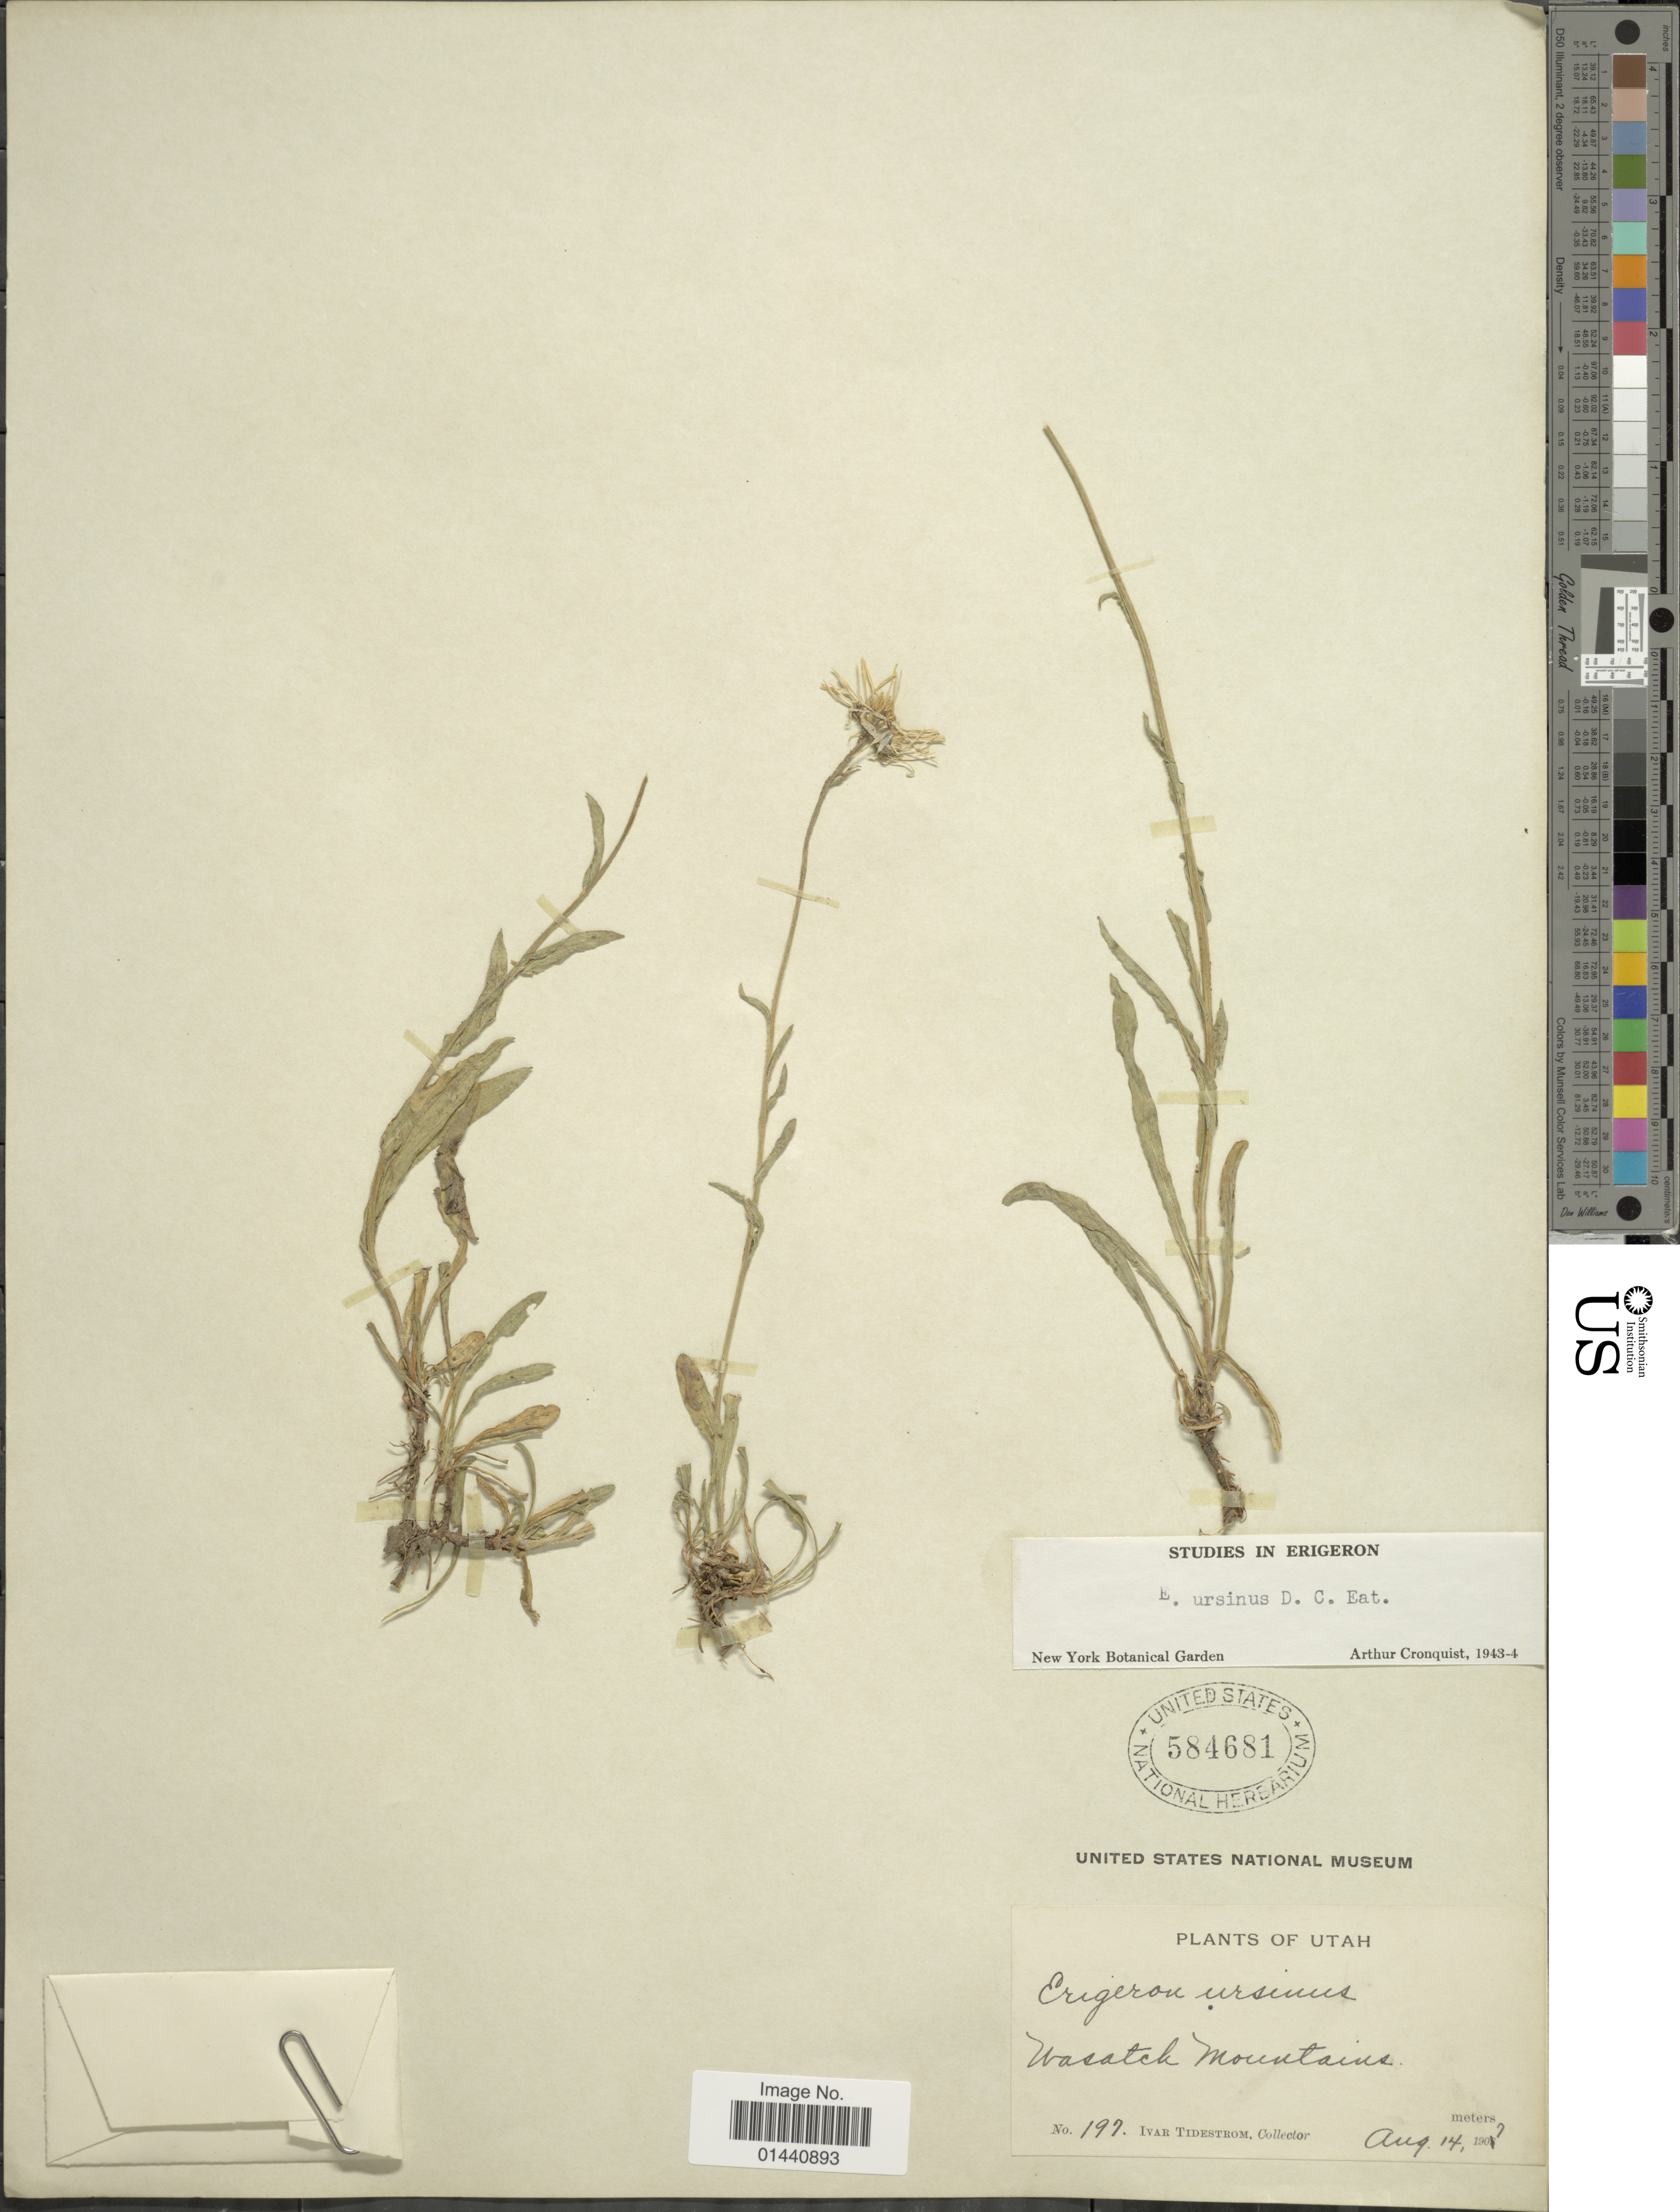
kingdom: Plantae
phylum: Tracheophyta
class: Magnoliopsida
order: Asterales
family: Asteraceae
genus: Erigeron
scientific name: Erigeron ursinus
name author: D.C. Eaton in C. King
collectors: I. F. Tidestrom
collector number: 197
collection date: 1907-08-14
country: United States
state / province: Utah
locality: Wasatch Mountains.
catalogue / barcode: US 584681